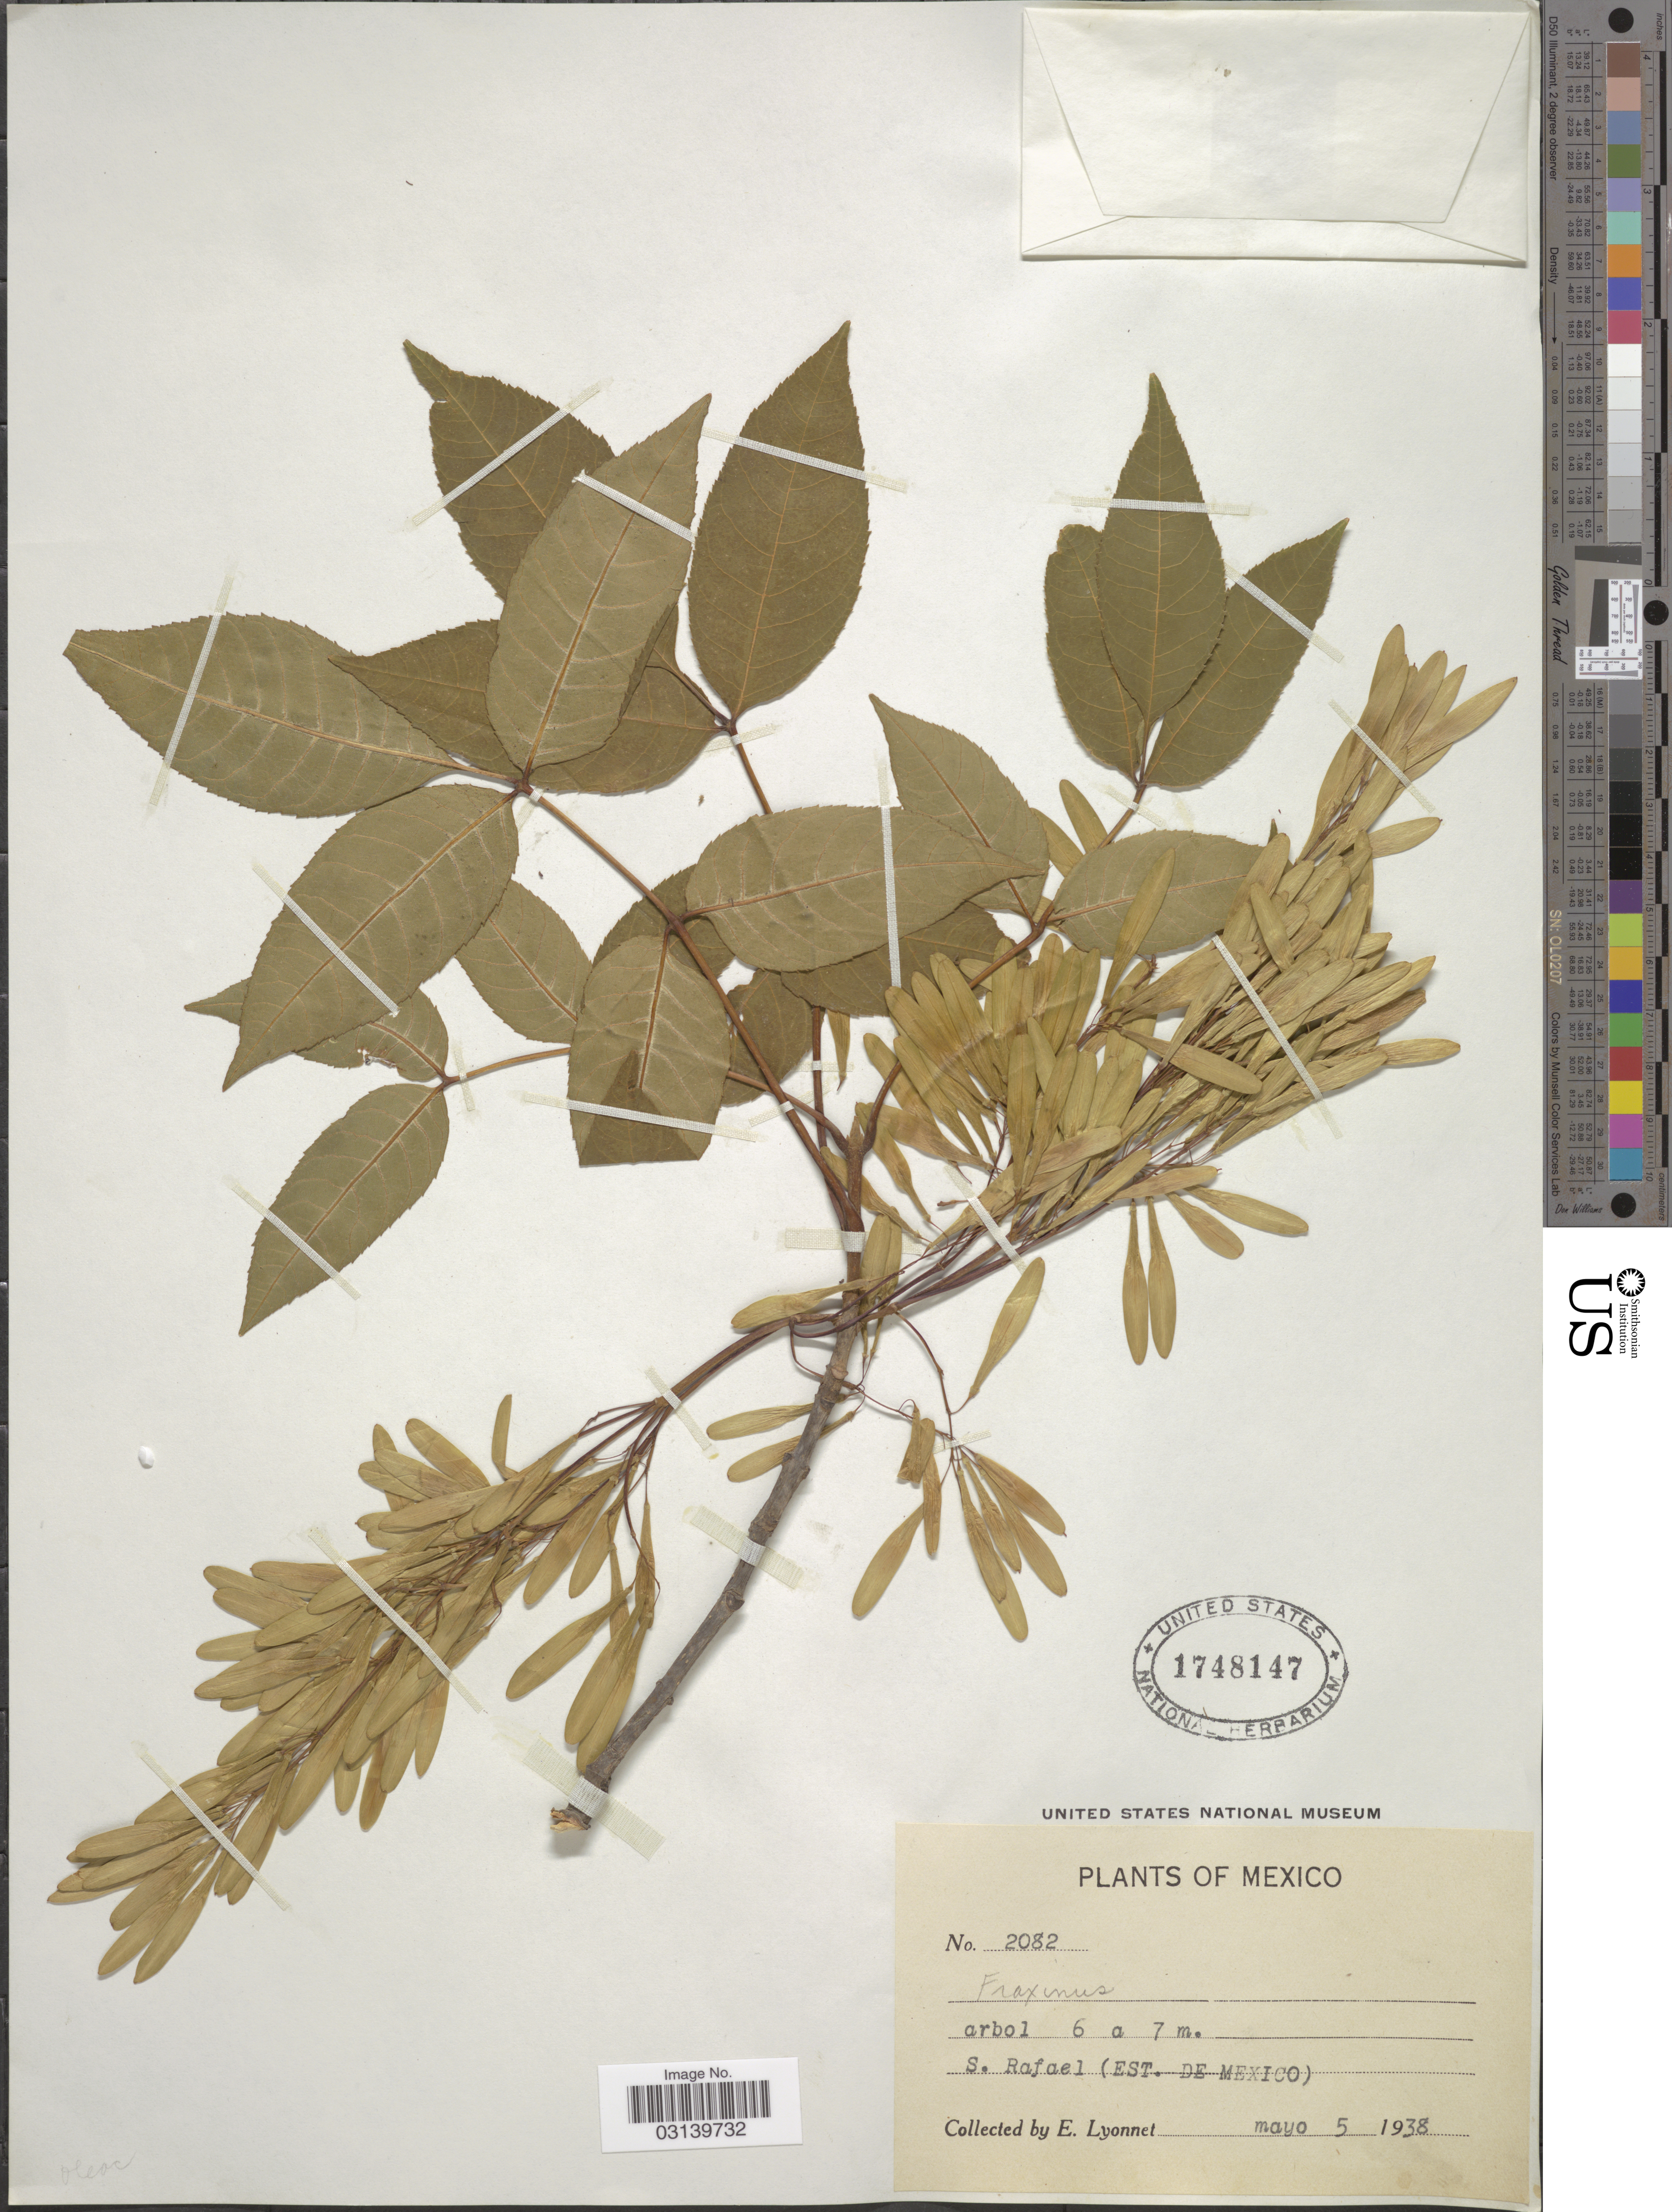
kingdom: Plantae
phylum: Tracheophyta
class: Magnoliopsida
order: Lamiales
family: Oleaceae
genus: Fraxinus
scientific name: Fraxinus sp.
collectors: E. Lyonnet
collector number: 2082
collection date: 1938-05-05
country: Mexico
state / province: México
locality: S. Rafael.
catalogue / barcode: US 1748147